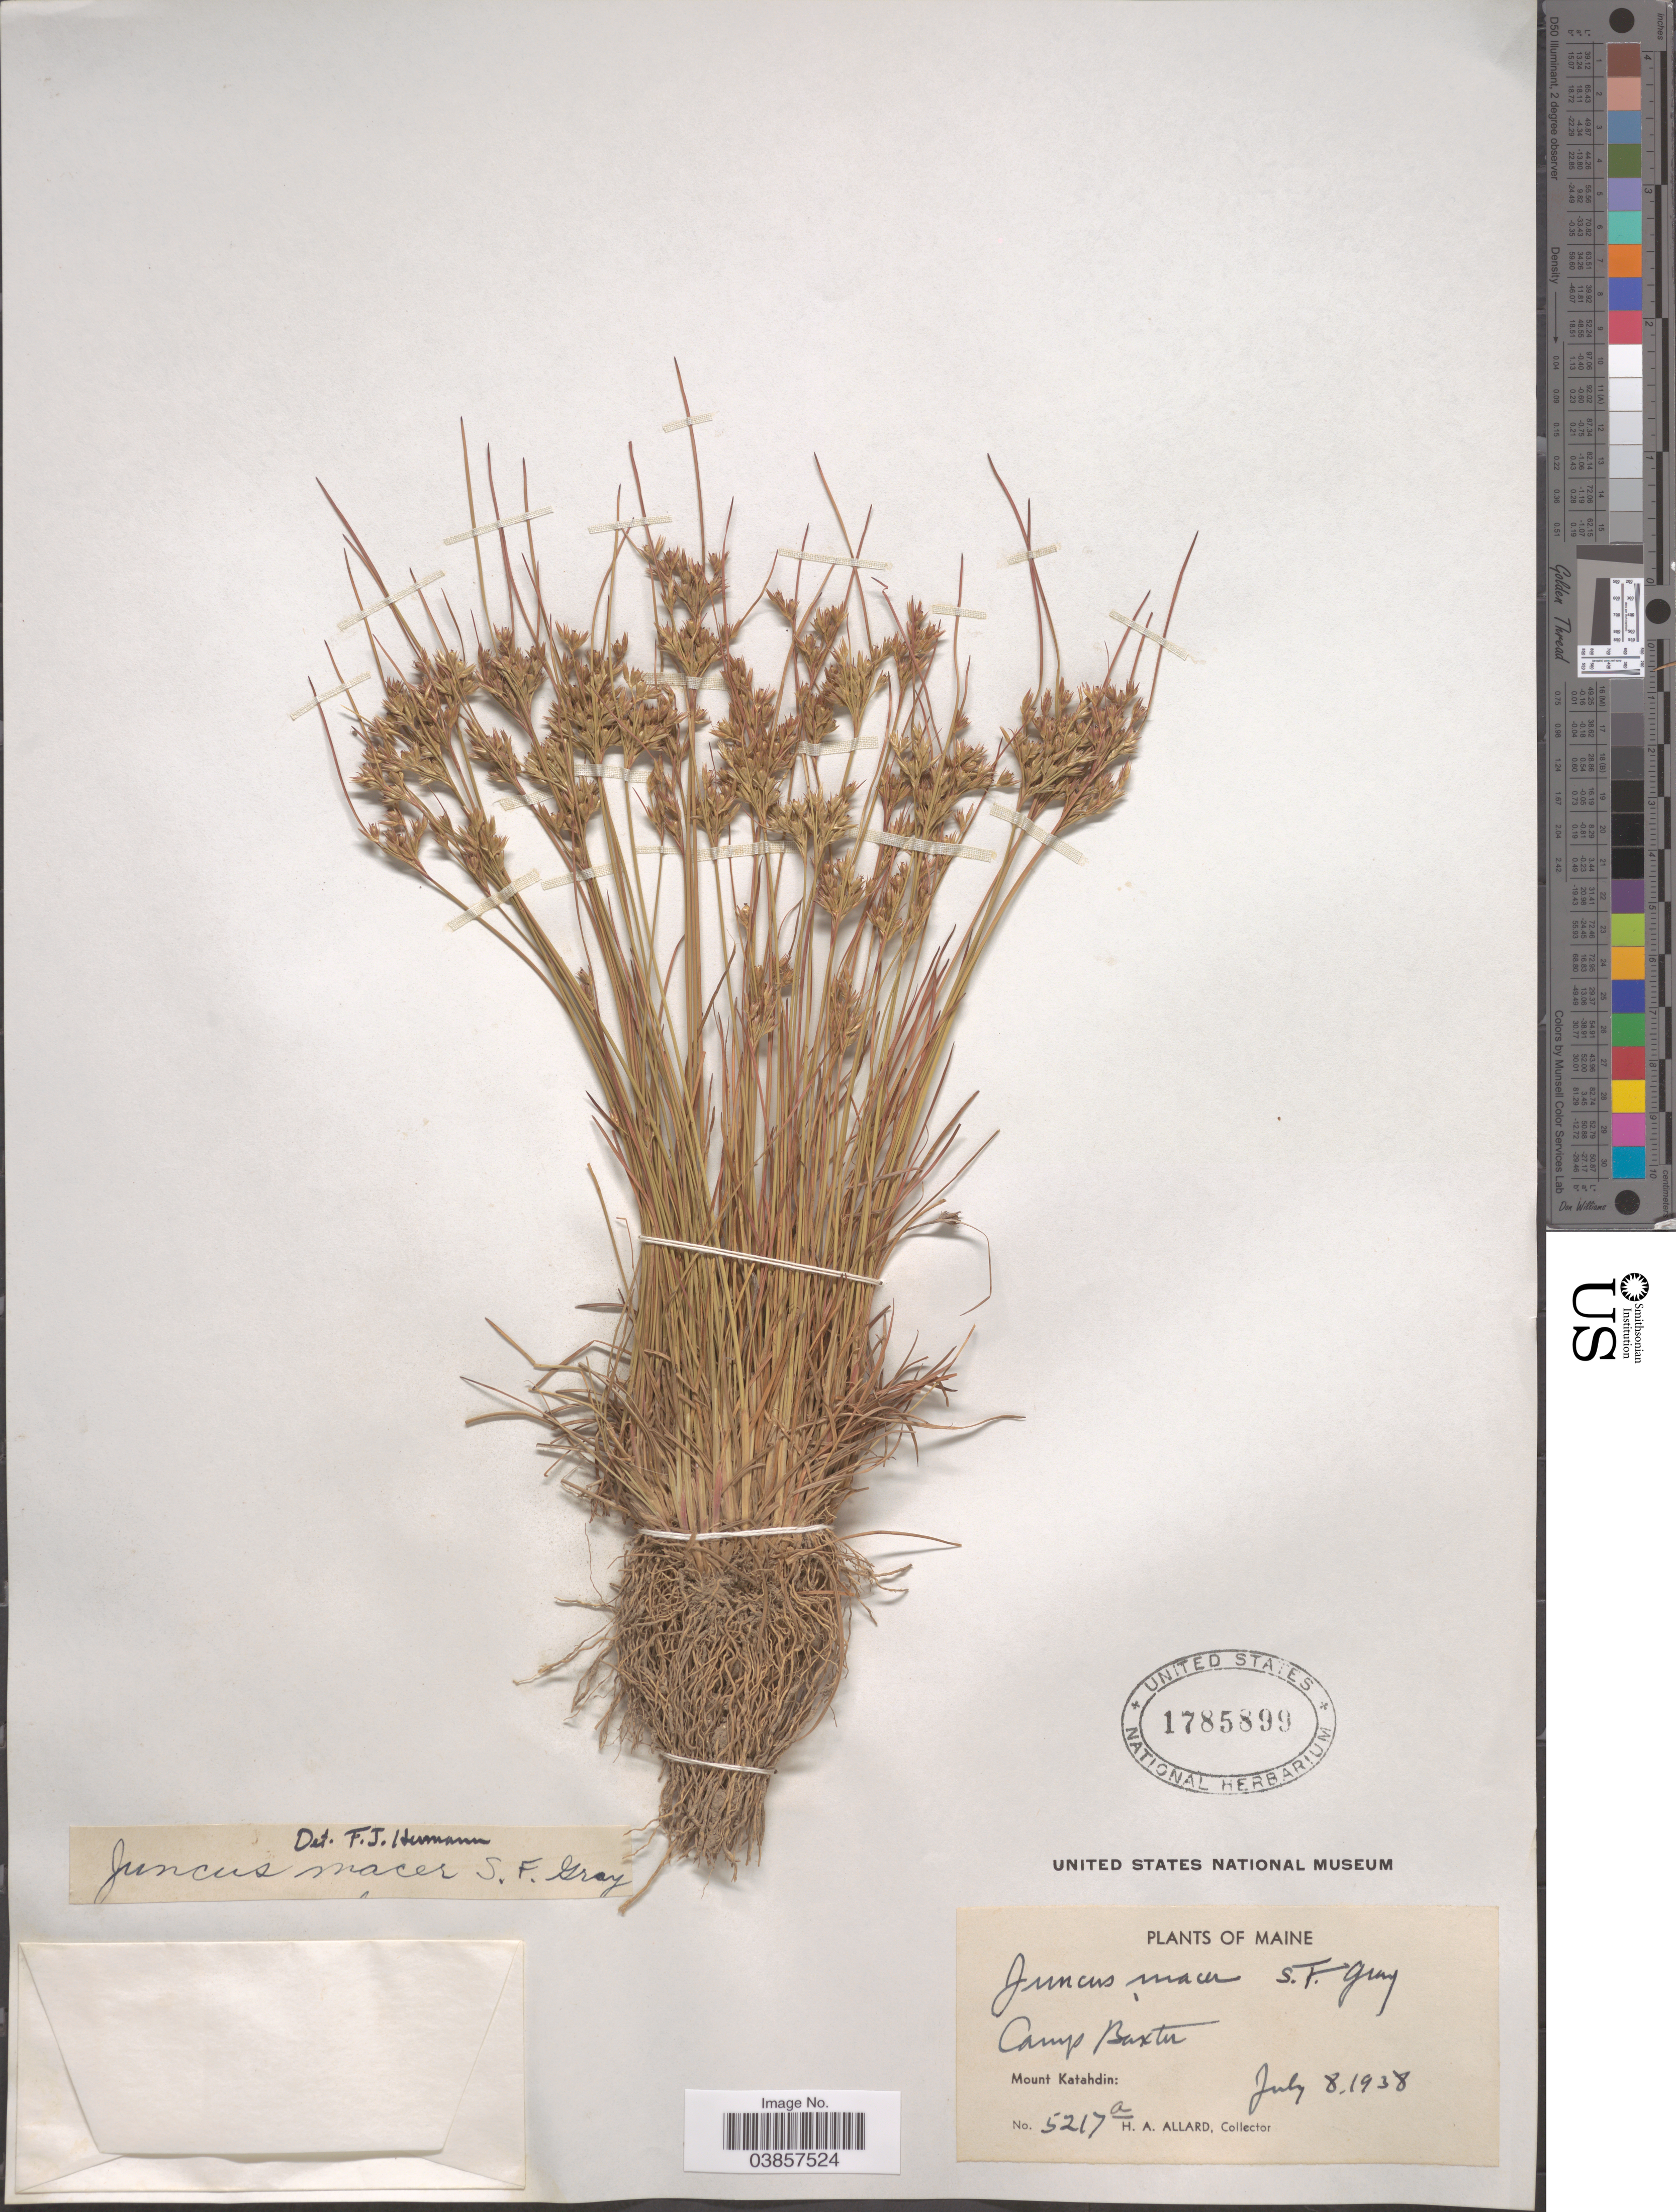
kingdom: Plantae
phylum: Tracheophyta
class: Liliopsida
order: Poales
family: Juncaceae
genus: Juncus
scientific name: Juncus tenuis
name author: Willd.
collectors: H. A. Allard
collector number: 5217a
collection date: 1938-07-08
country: United States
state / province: Maine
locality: Camp Baxter. Mount Katahdin.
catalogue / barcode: US 1785899